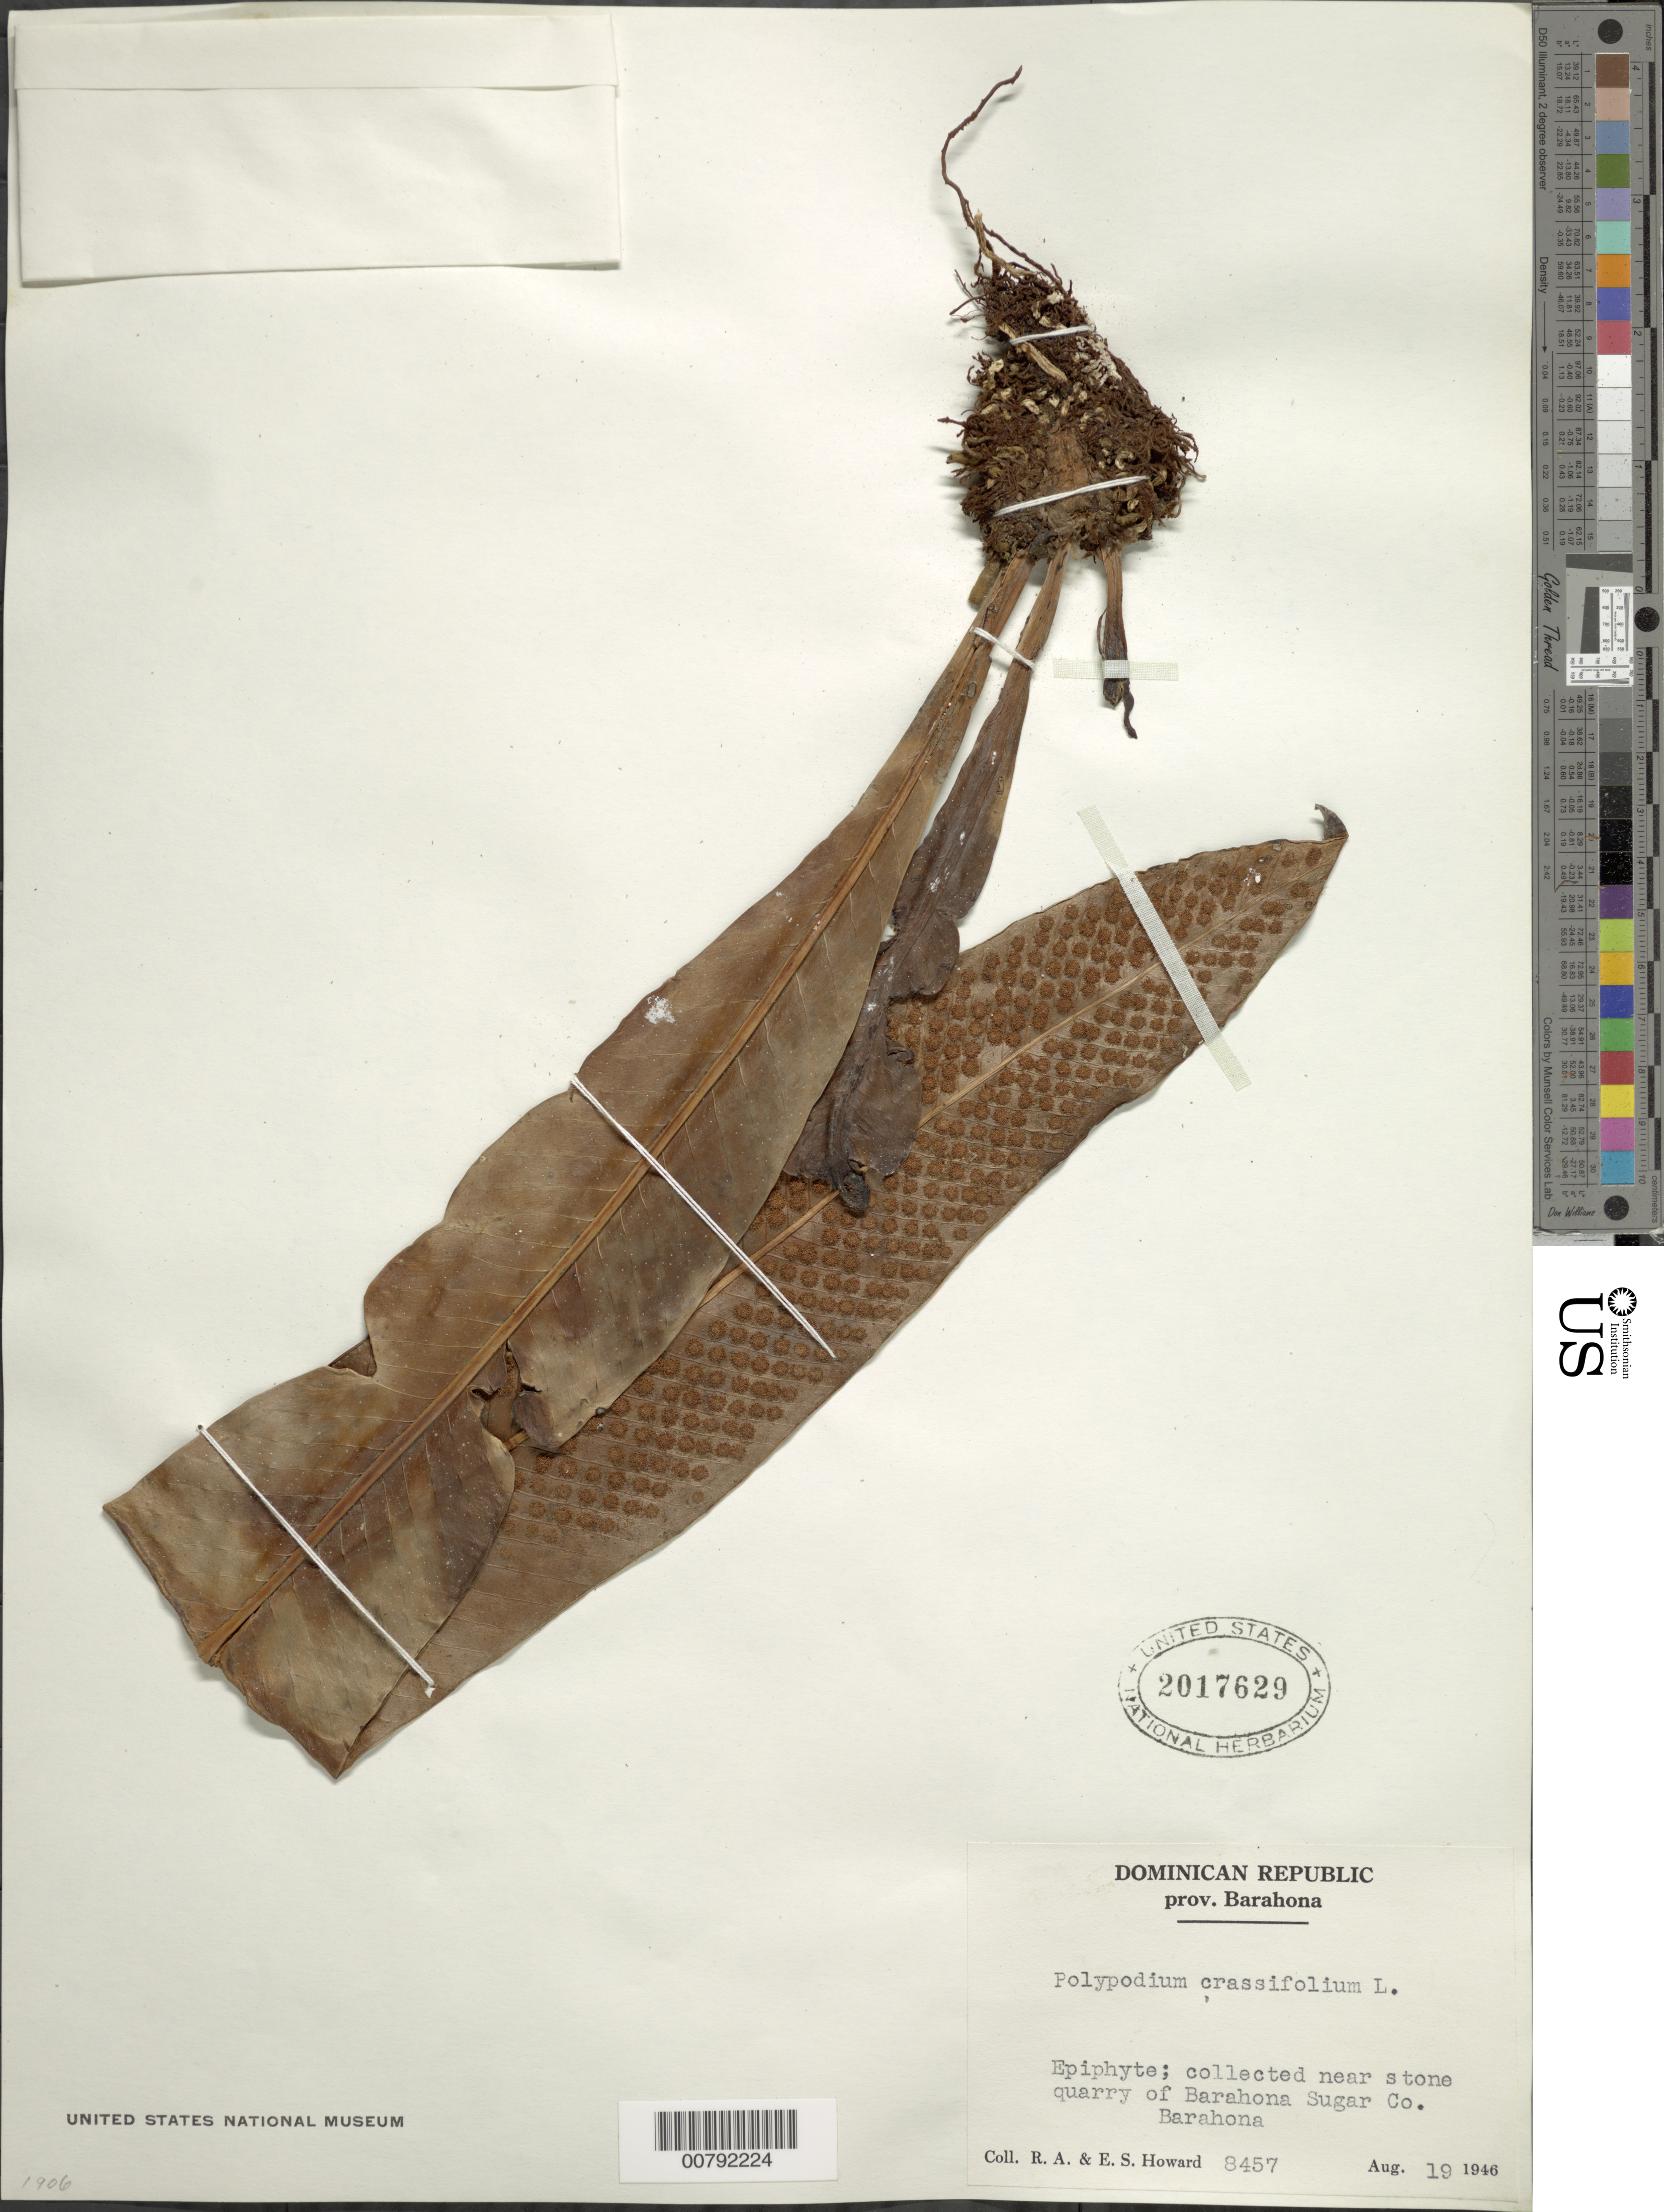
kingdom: Plantae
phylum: Tracheophyta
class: Polypodiopsida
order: Polypodiales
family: Polypodiaceae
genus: Niphidium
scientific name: Niphidium crassifolium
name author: (L.) Lellinger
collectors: R. A. Howard & E. S. Howard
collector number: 8457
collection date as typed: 19 Aug 1946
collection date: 1946-08-19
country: Dominican Republic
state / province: Barahona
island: Hispaniola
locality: Barahona Surgar Co, near stone quarry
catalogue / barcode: US 2017629